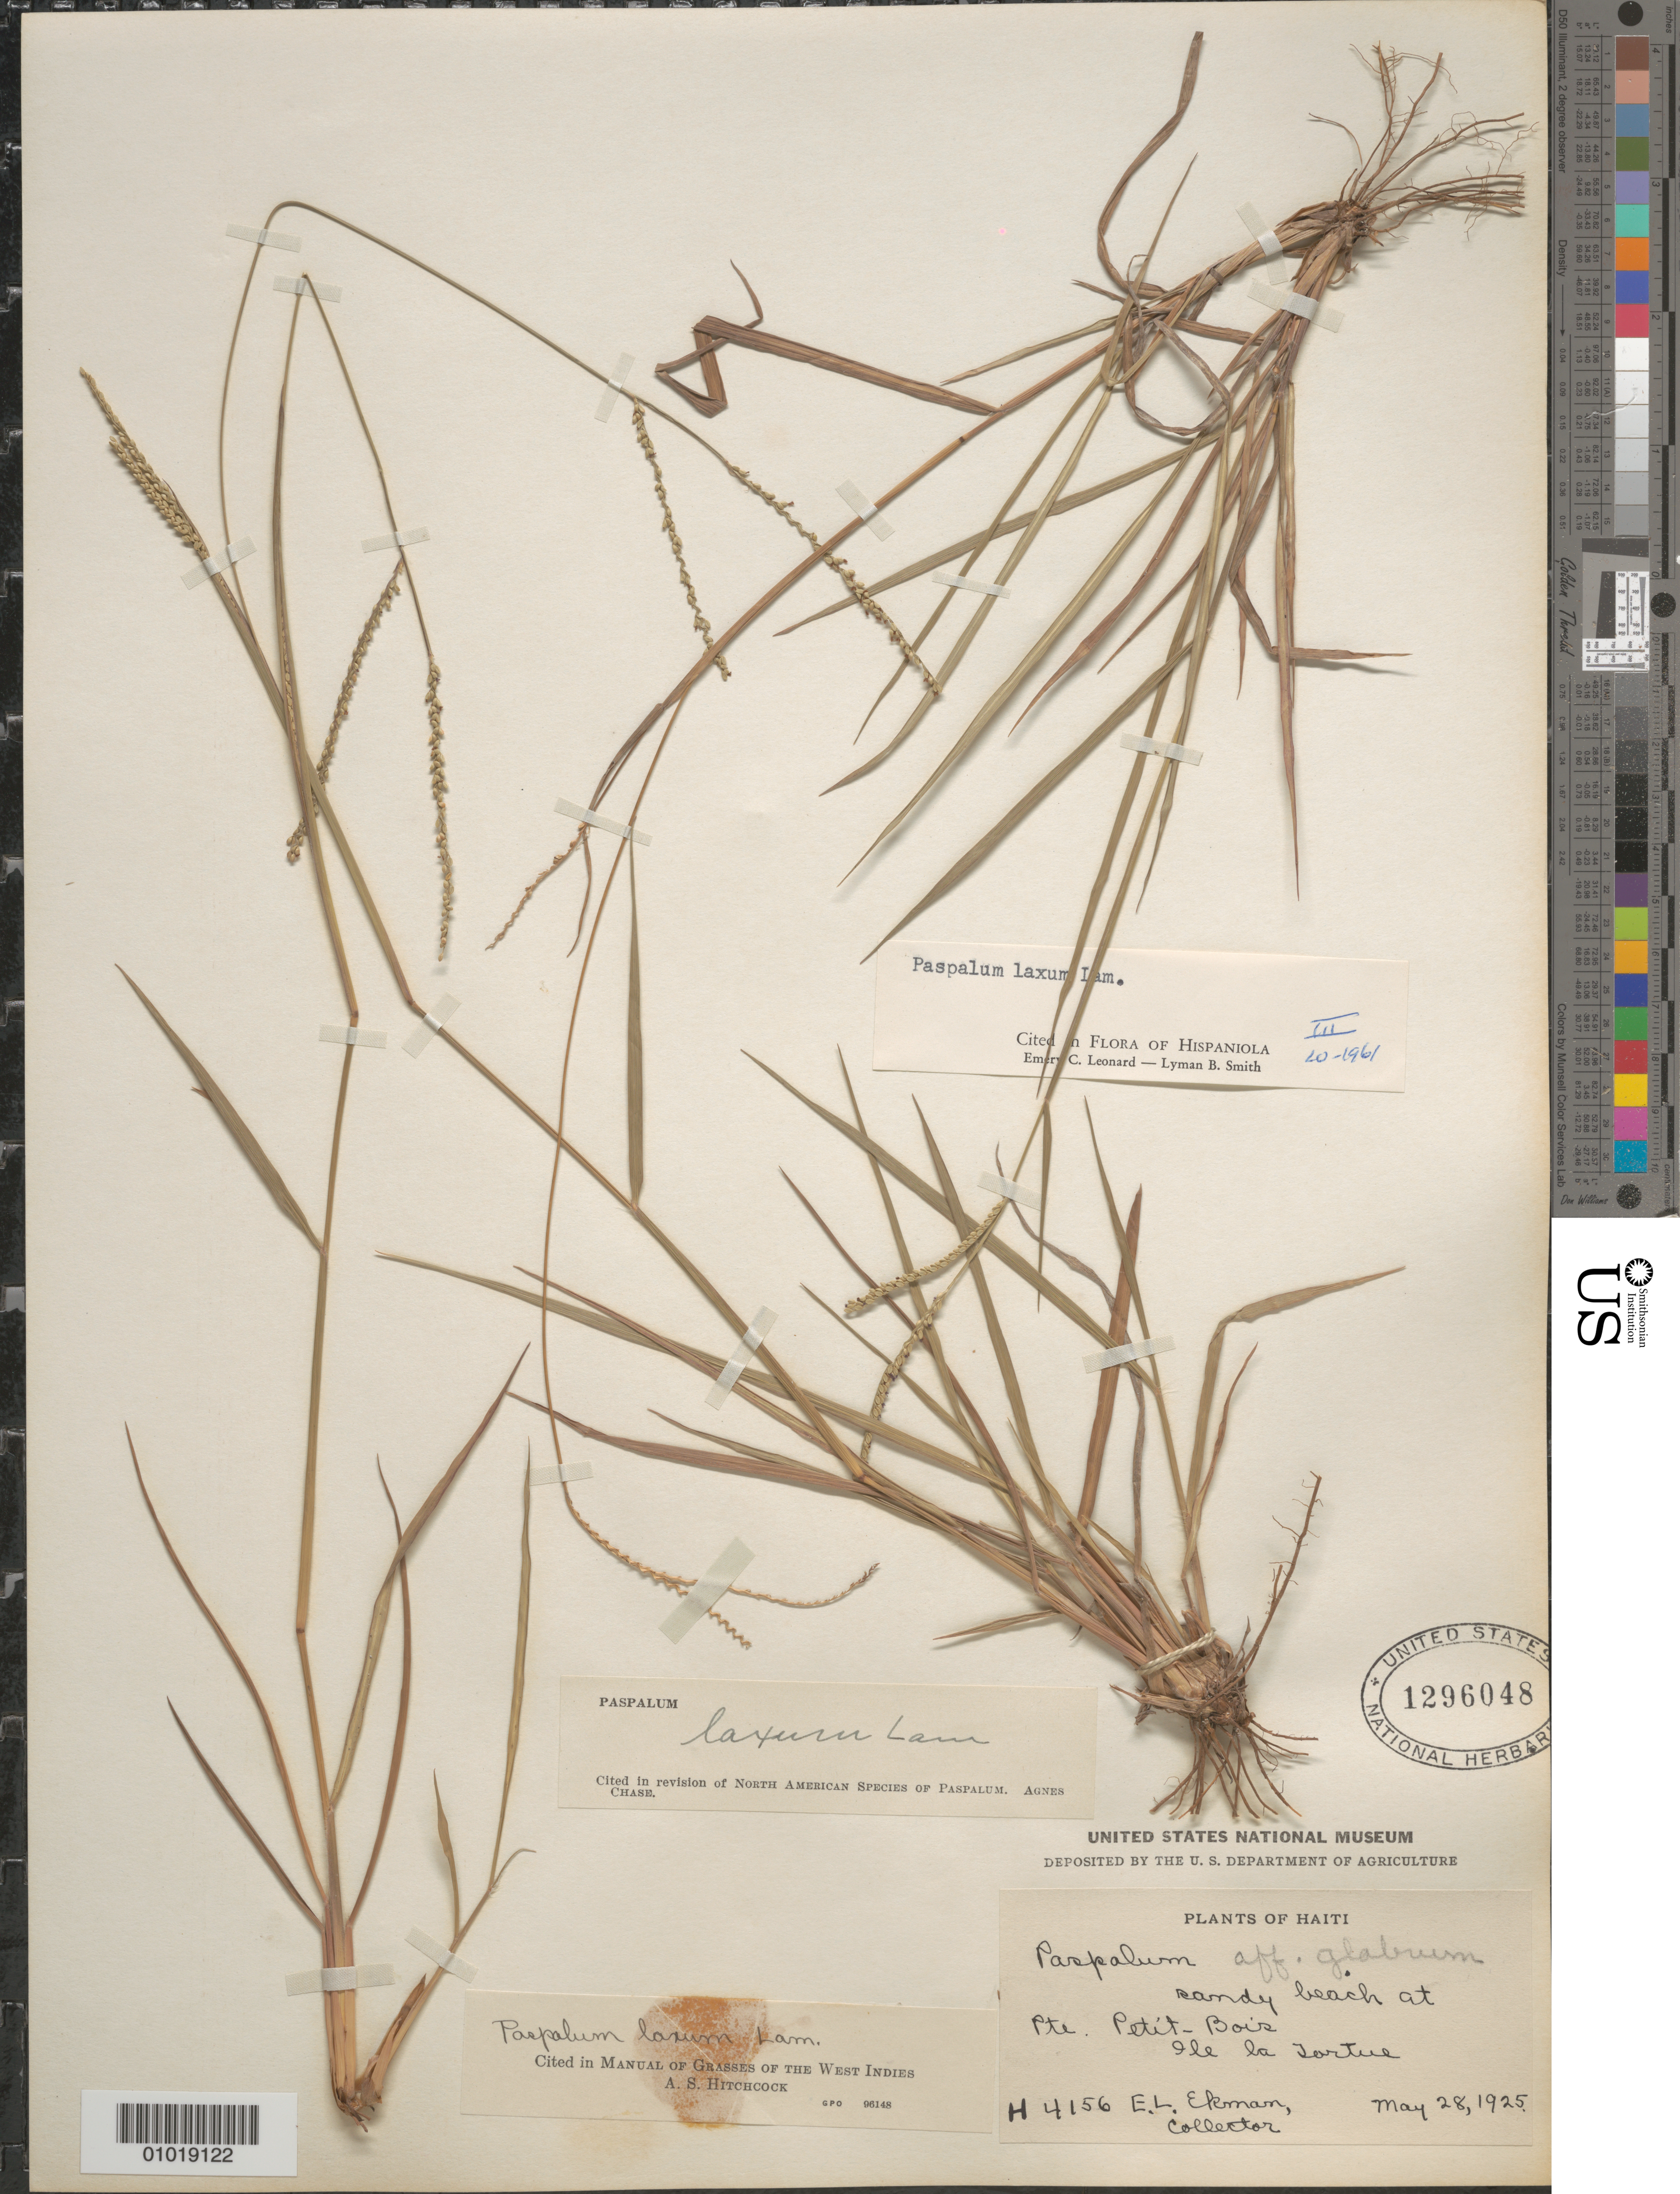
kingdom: Plantae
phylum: Tracheophyta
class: Liliopsida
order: Poales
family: Poaceae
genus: Paspalum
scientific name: Paspalum laxum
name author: Lam.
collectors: E. L. Ekman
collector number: H 4156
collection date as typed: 28 May 1925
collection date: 1925-05-28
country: Haiti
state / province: Nord-Óuest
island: Île de la Tortue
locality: Pte. Petit-Bois, Ile la Tortue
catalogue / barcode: US 1296048